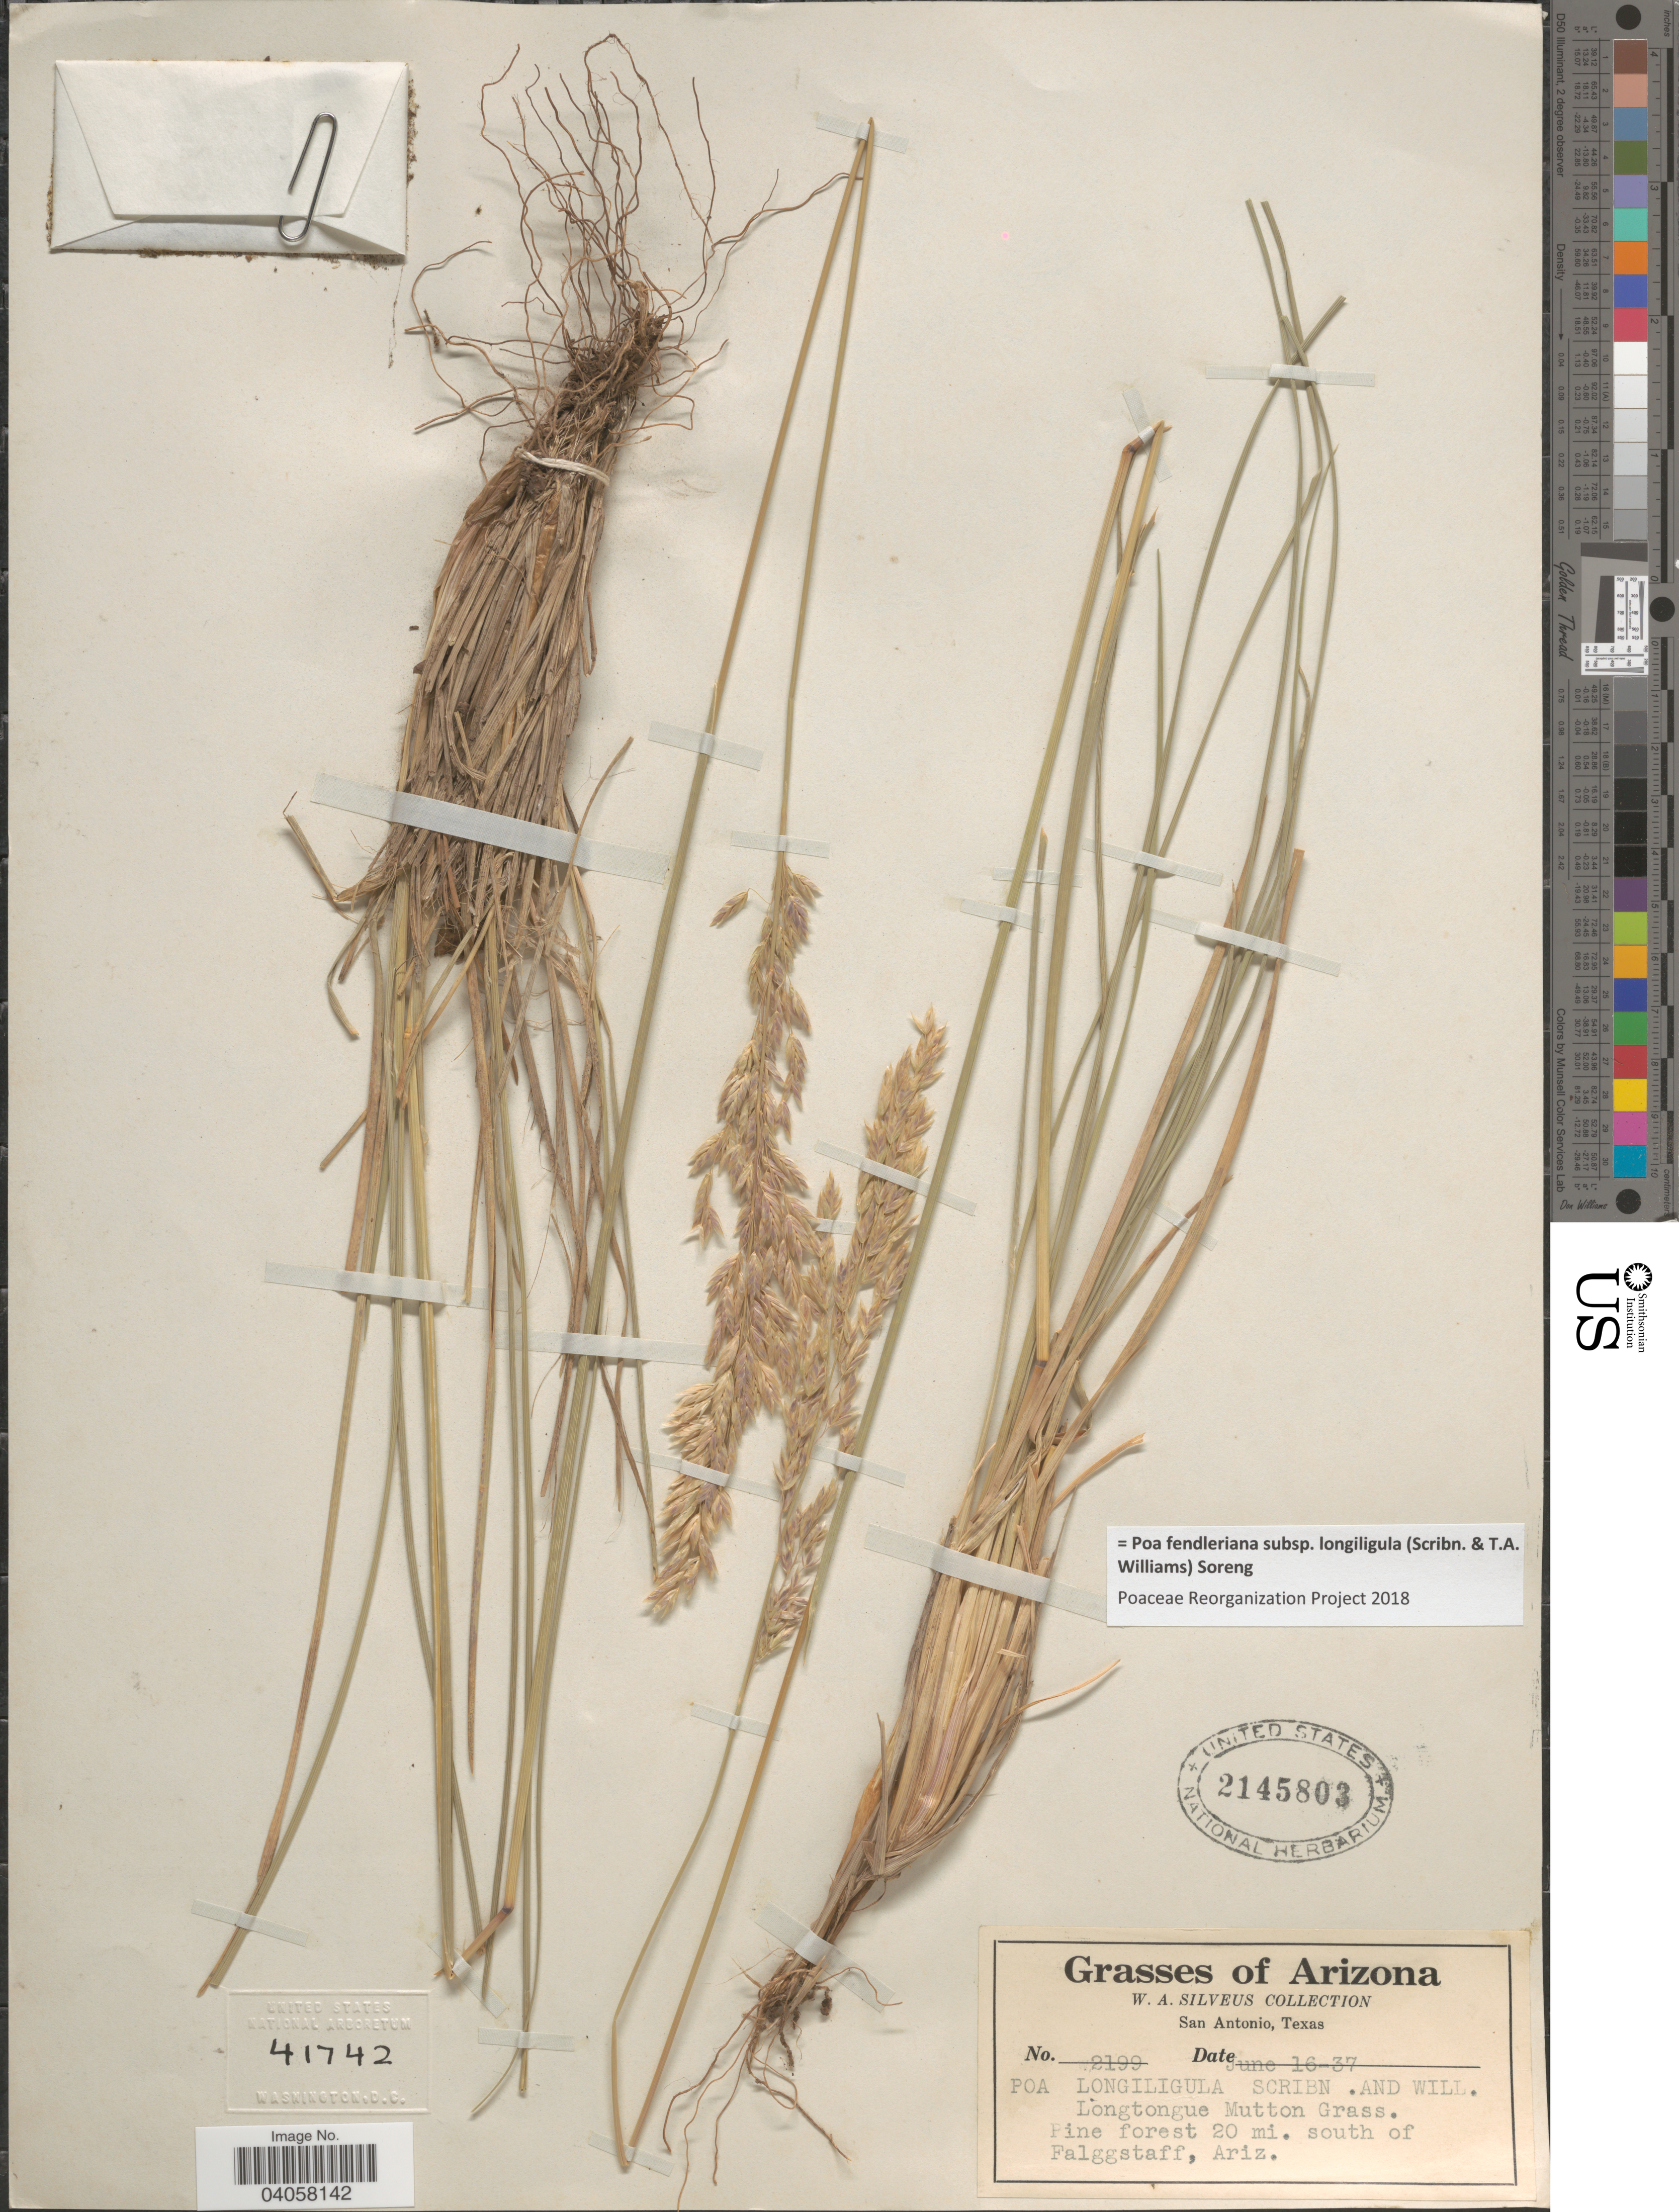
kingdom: Plantae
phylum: Tracheophyta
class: Liliopsida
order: Poales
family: Poaceae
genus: Poa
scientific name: Poa fendleriana subsp. longiligula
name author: (Scribn. & T.A. Williams) Soreng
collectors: W. Silveus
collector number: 2199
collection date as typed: Transcribed d/m/y: 16/6/37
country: United States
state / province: Arizona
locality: Pine forest 20 mi. south of Flagstaff.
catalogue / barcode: US 2145803